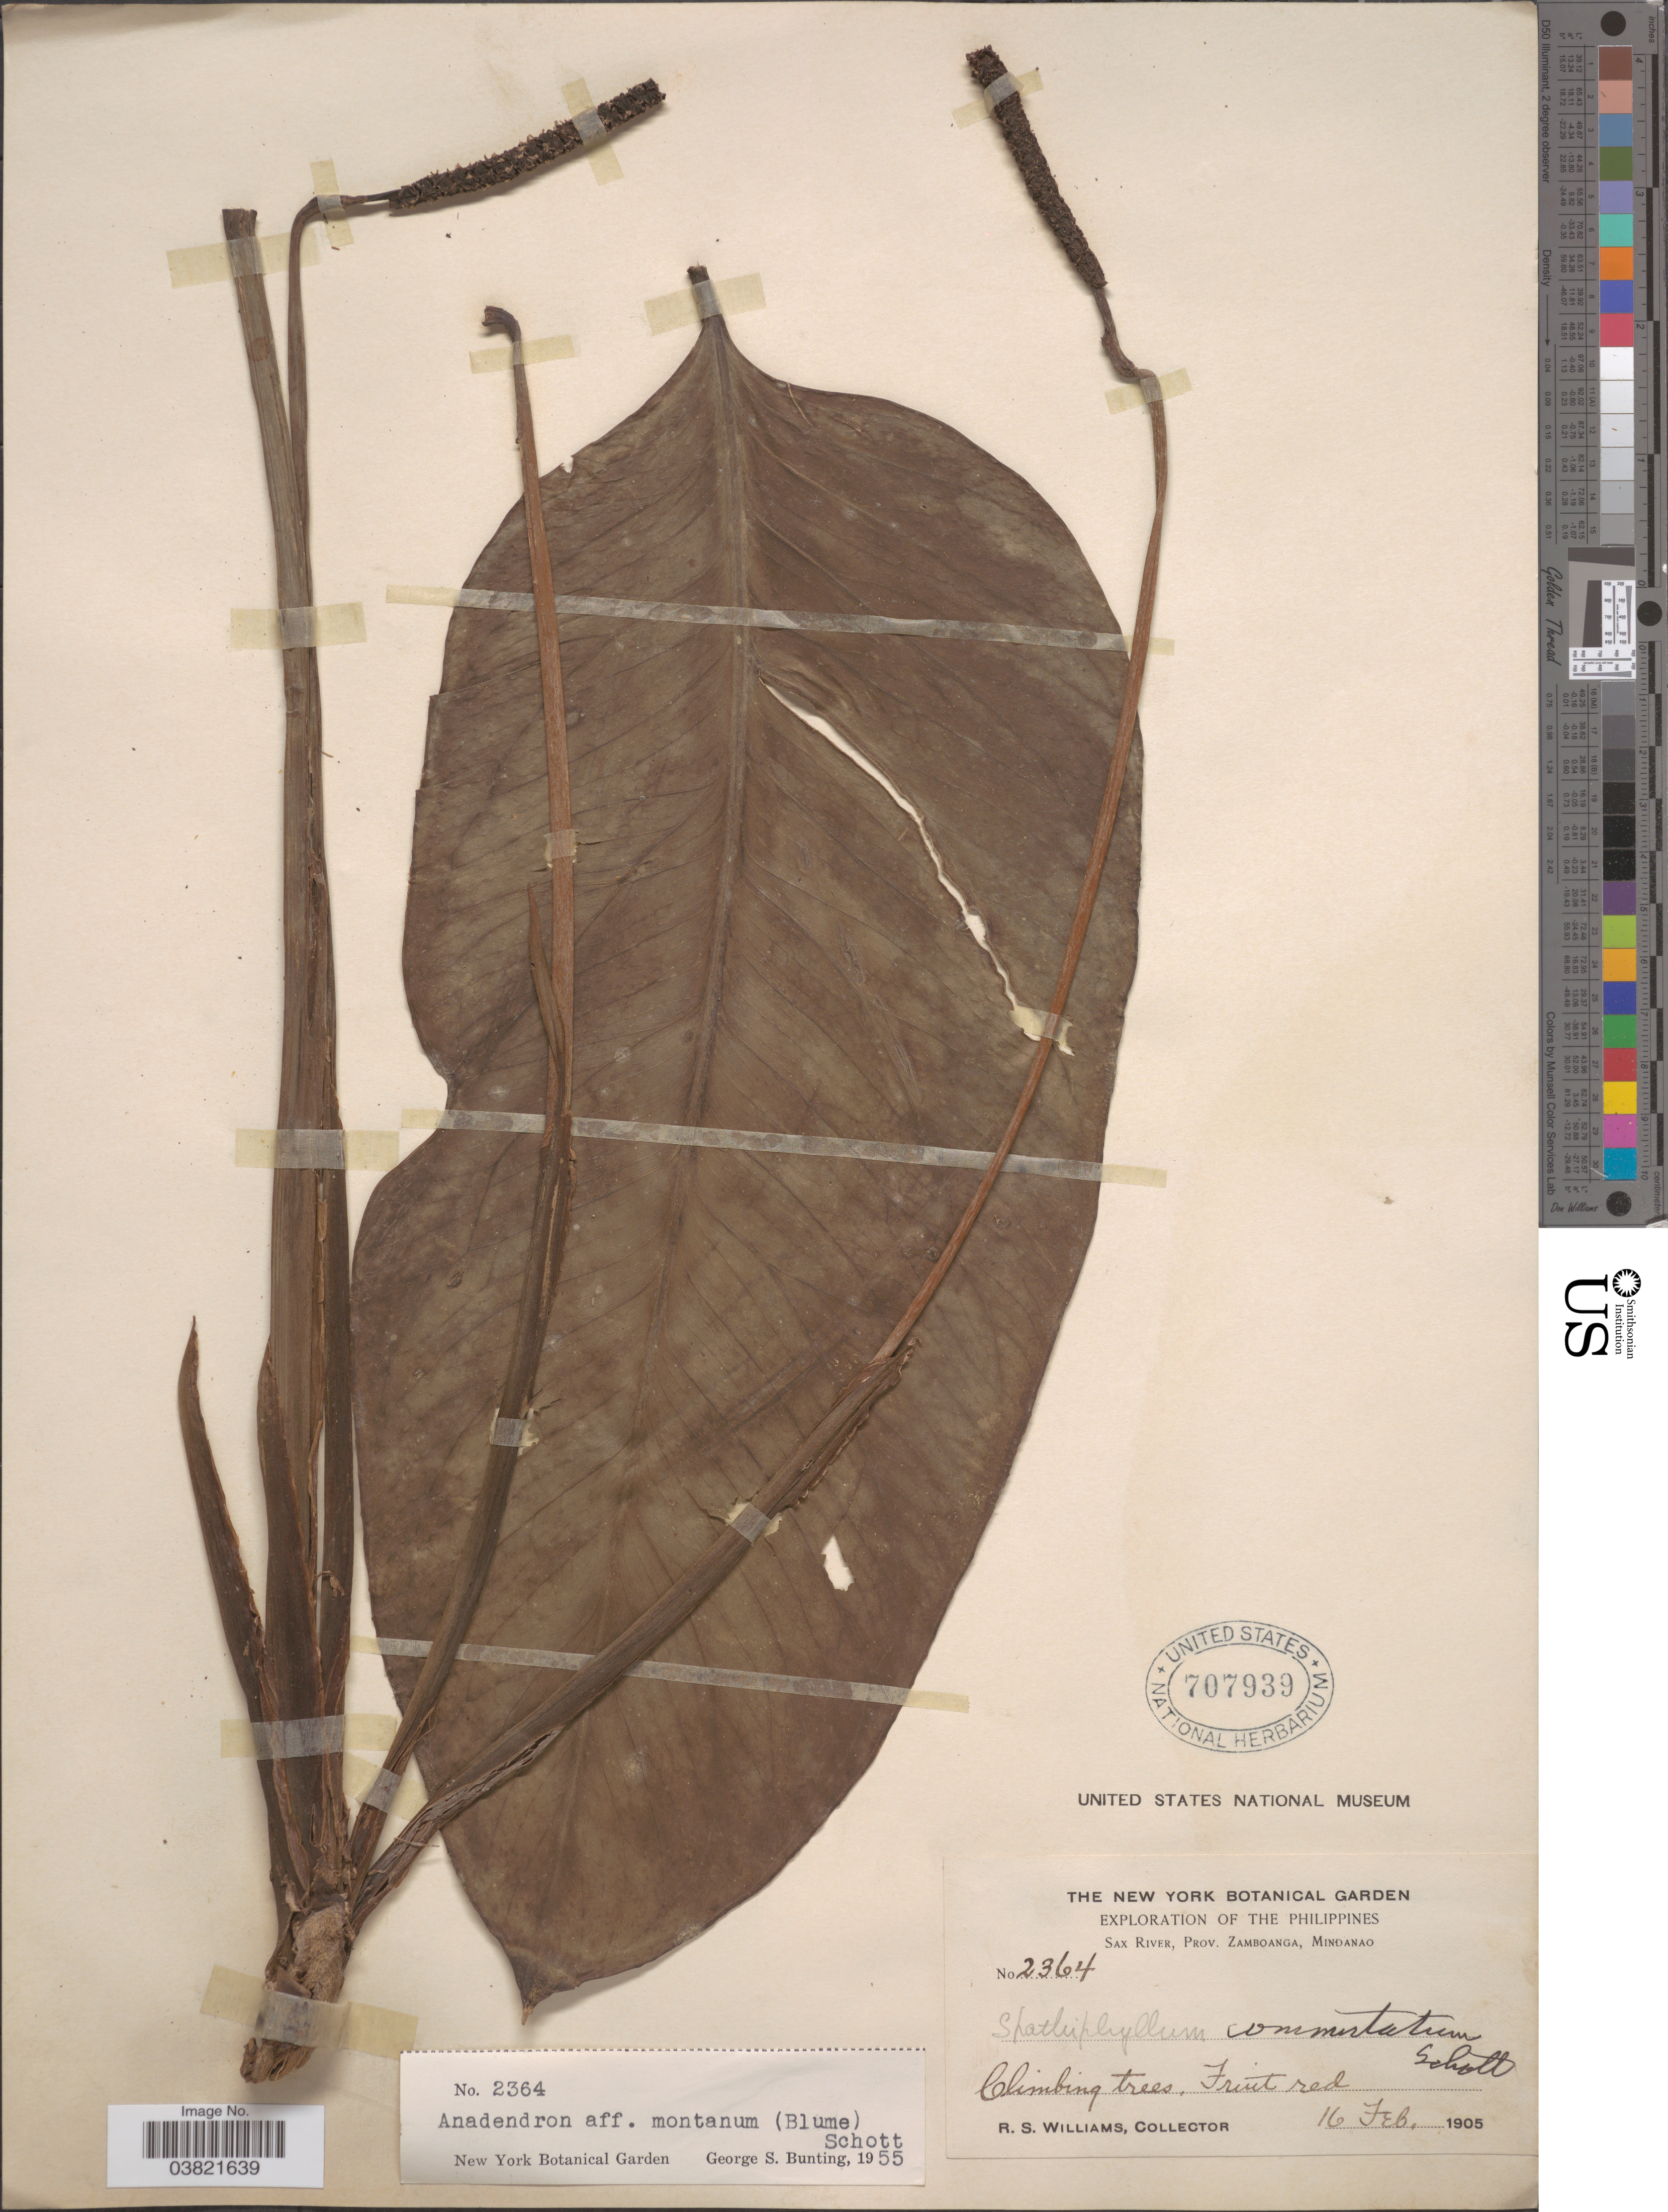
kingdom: Plantae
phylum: Tracheophyta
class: Liliopsida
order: Alismatales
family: Araceae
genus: Anadendrum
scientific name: Anadendrum microstachyum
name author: (de Vriese & Miq.) Backer & Alderw.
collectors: R. S. Williams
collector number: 2364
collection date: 1905-02-16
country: Philippines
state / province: Zamboanga Peninsula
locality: Sax River, Prov. Zamboanga, Mindanao.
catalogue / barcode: US 707939